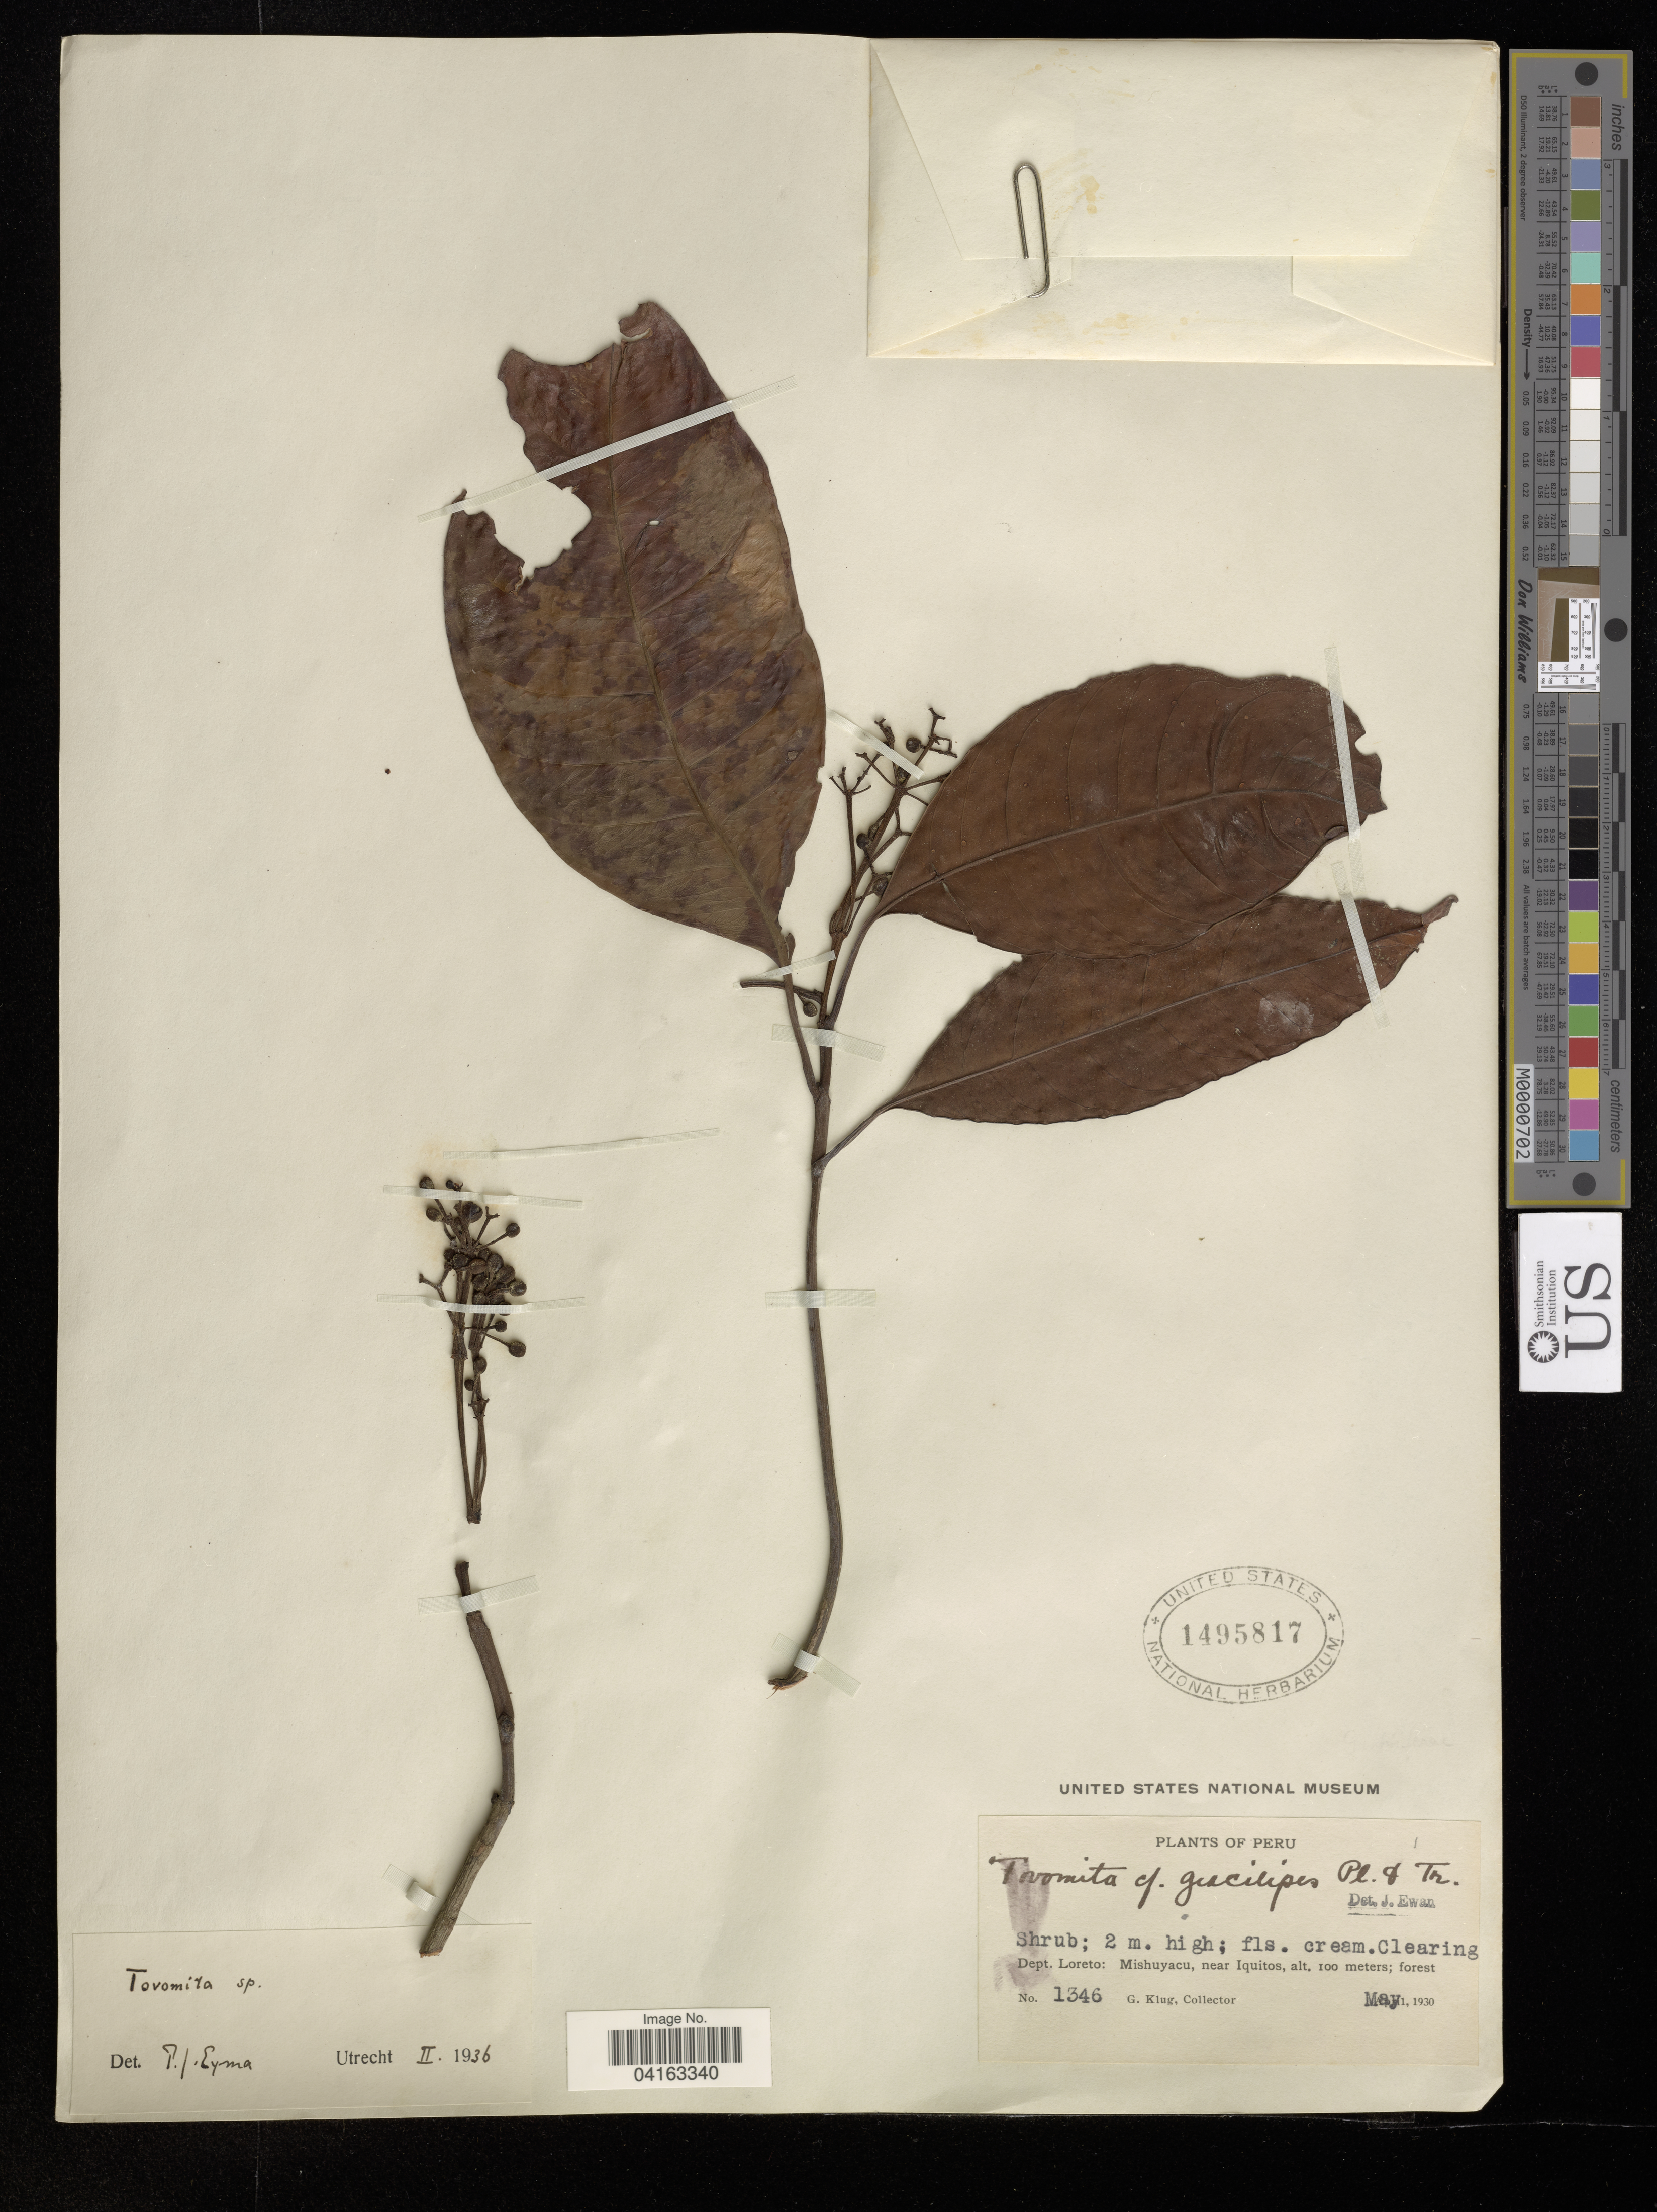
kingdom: Plantae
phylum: Tracheophyta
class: Magnoliopsida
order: Malpighiales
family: Clusiaceae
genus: Tovomita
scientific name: Tovomita sp.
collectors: G. Klug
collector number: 1346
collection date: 1930-05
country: Peru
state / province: Loreto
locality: Dept. Loreto: Mishuyacu, near Iquitos.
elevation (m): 100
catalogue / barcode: US 1495817